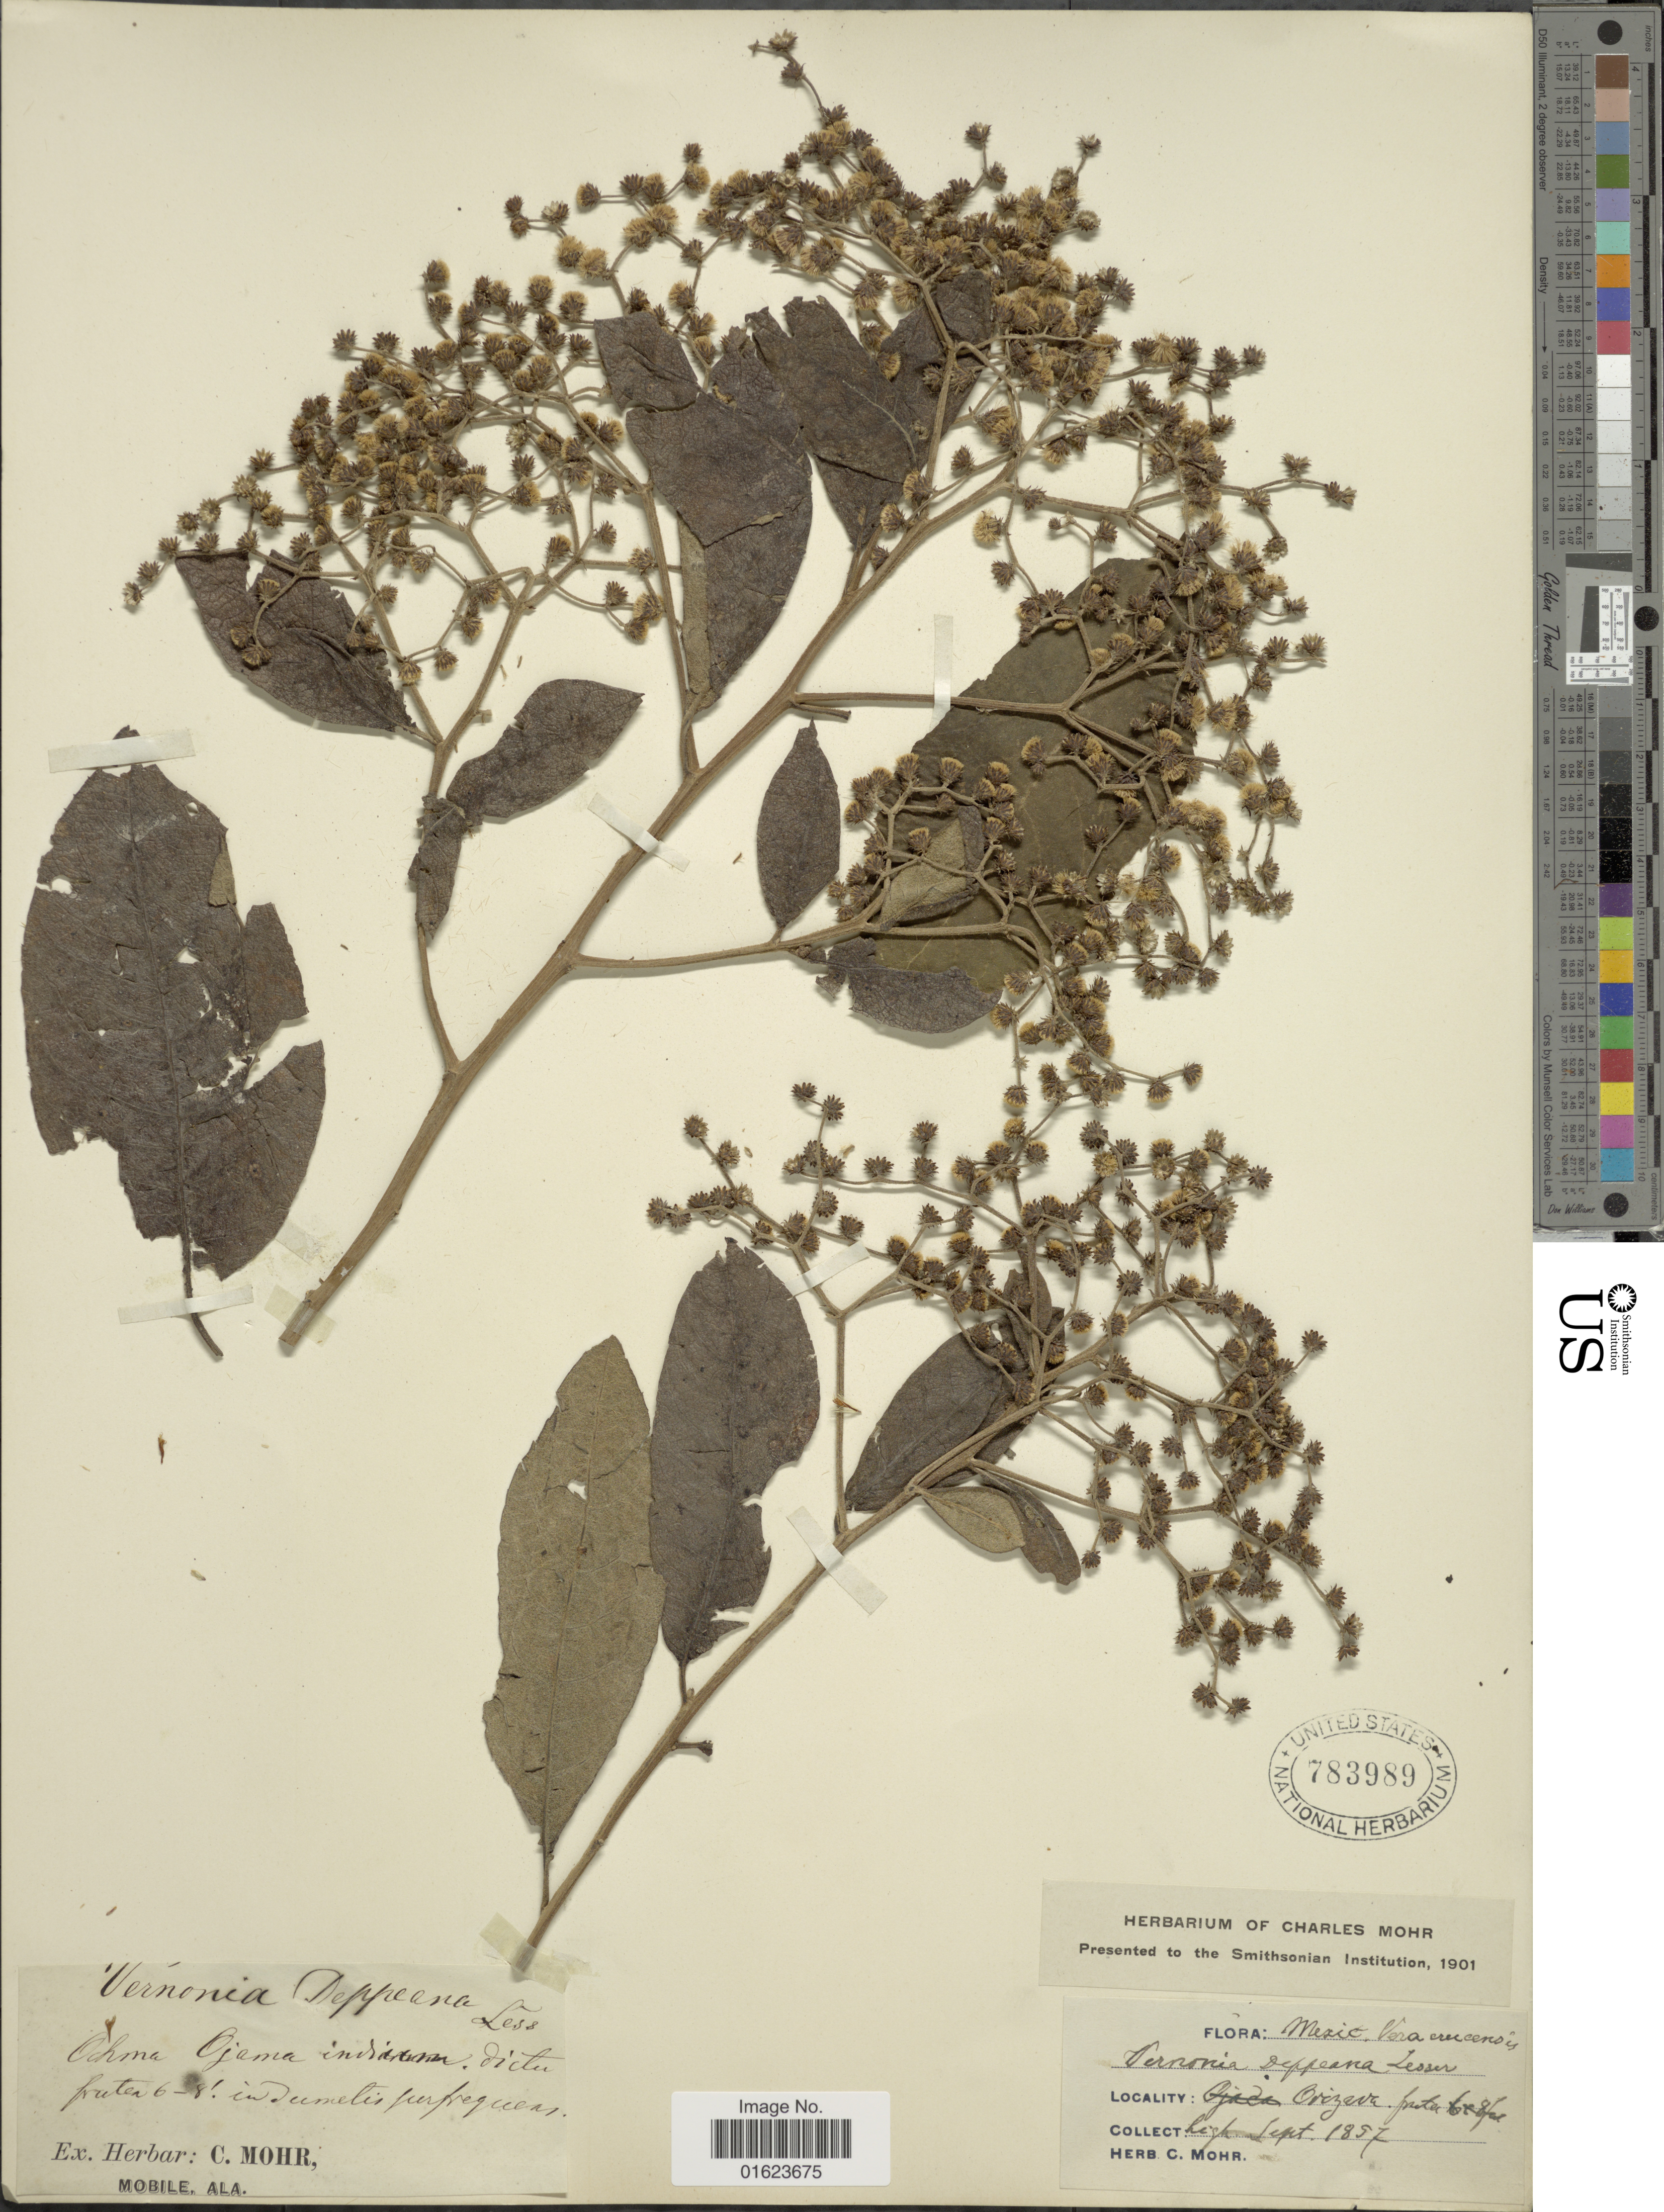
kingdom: Plantae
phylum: Tracheophyta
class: Magnoliopsida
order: Asterales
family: Asteraceae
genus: Vernonanthura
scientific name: Vernonanthura deppeana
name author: (Less.) H. Rob.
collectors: C. T. Mohr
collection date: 1897-09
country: Mexico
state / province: Veracruz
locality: Mexico, Veracruzensis, Orizaba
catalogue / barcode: US 783989